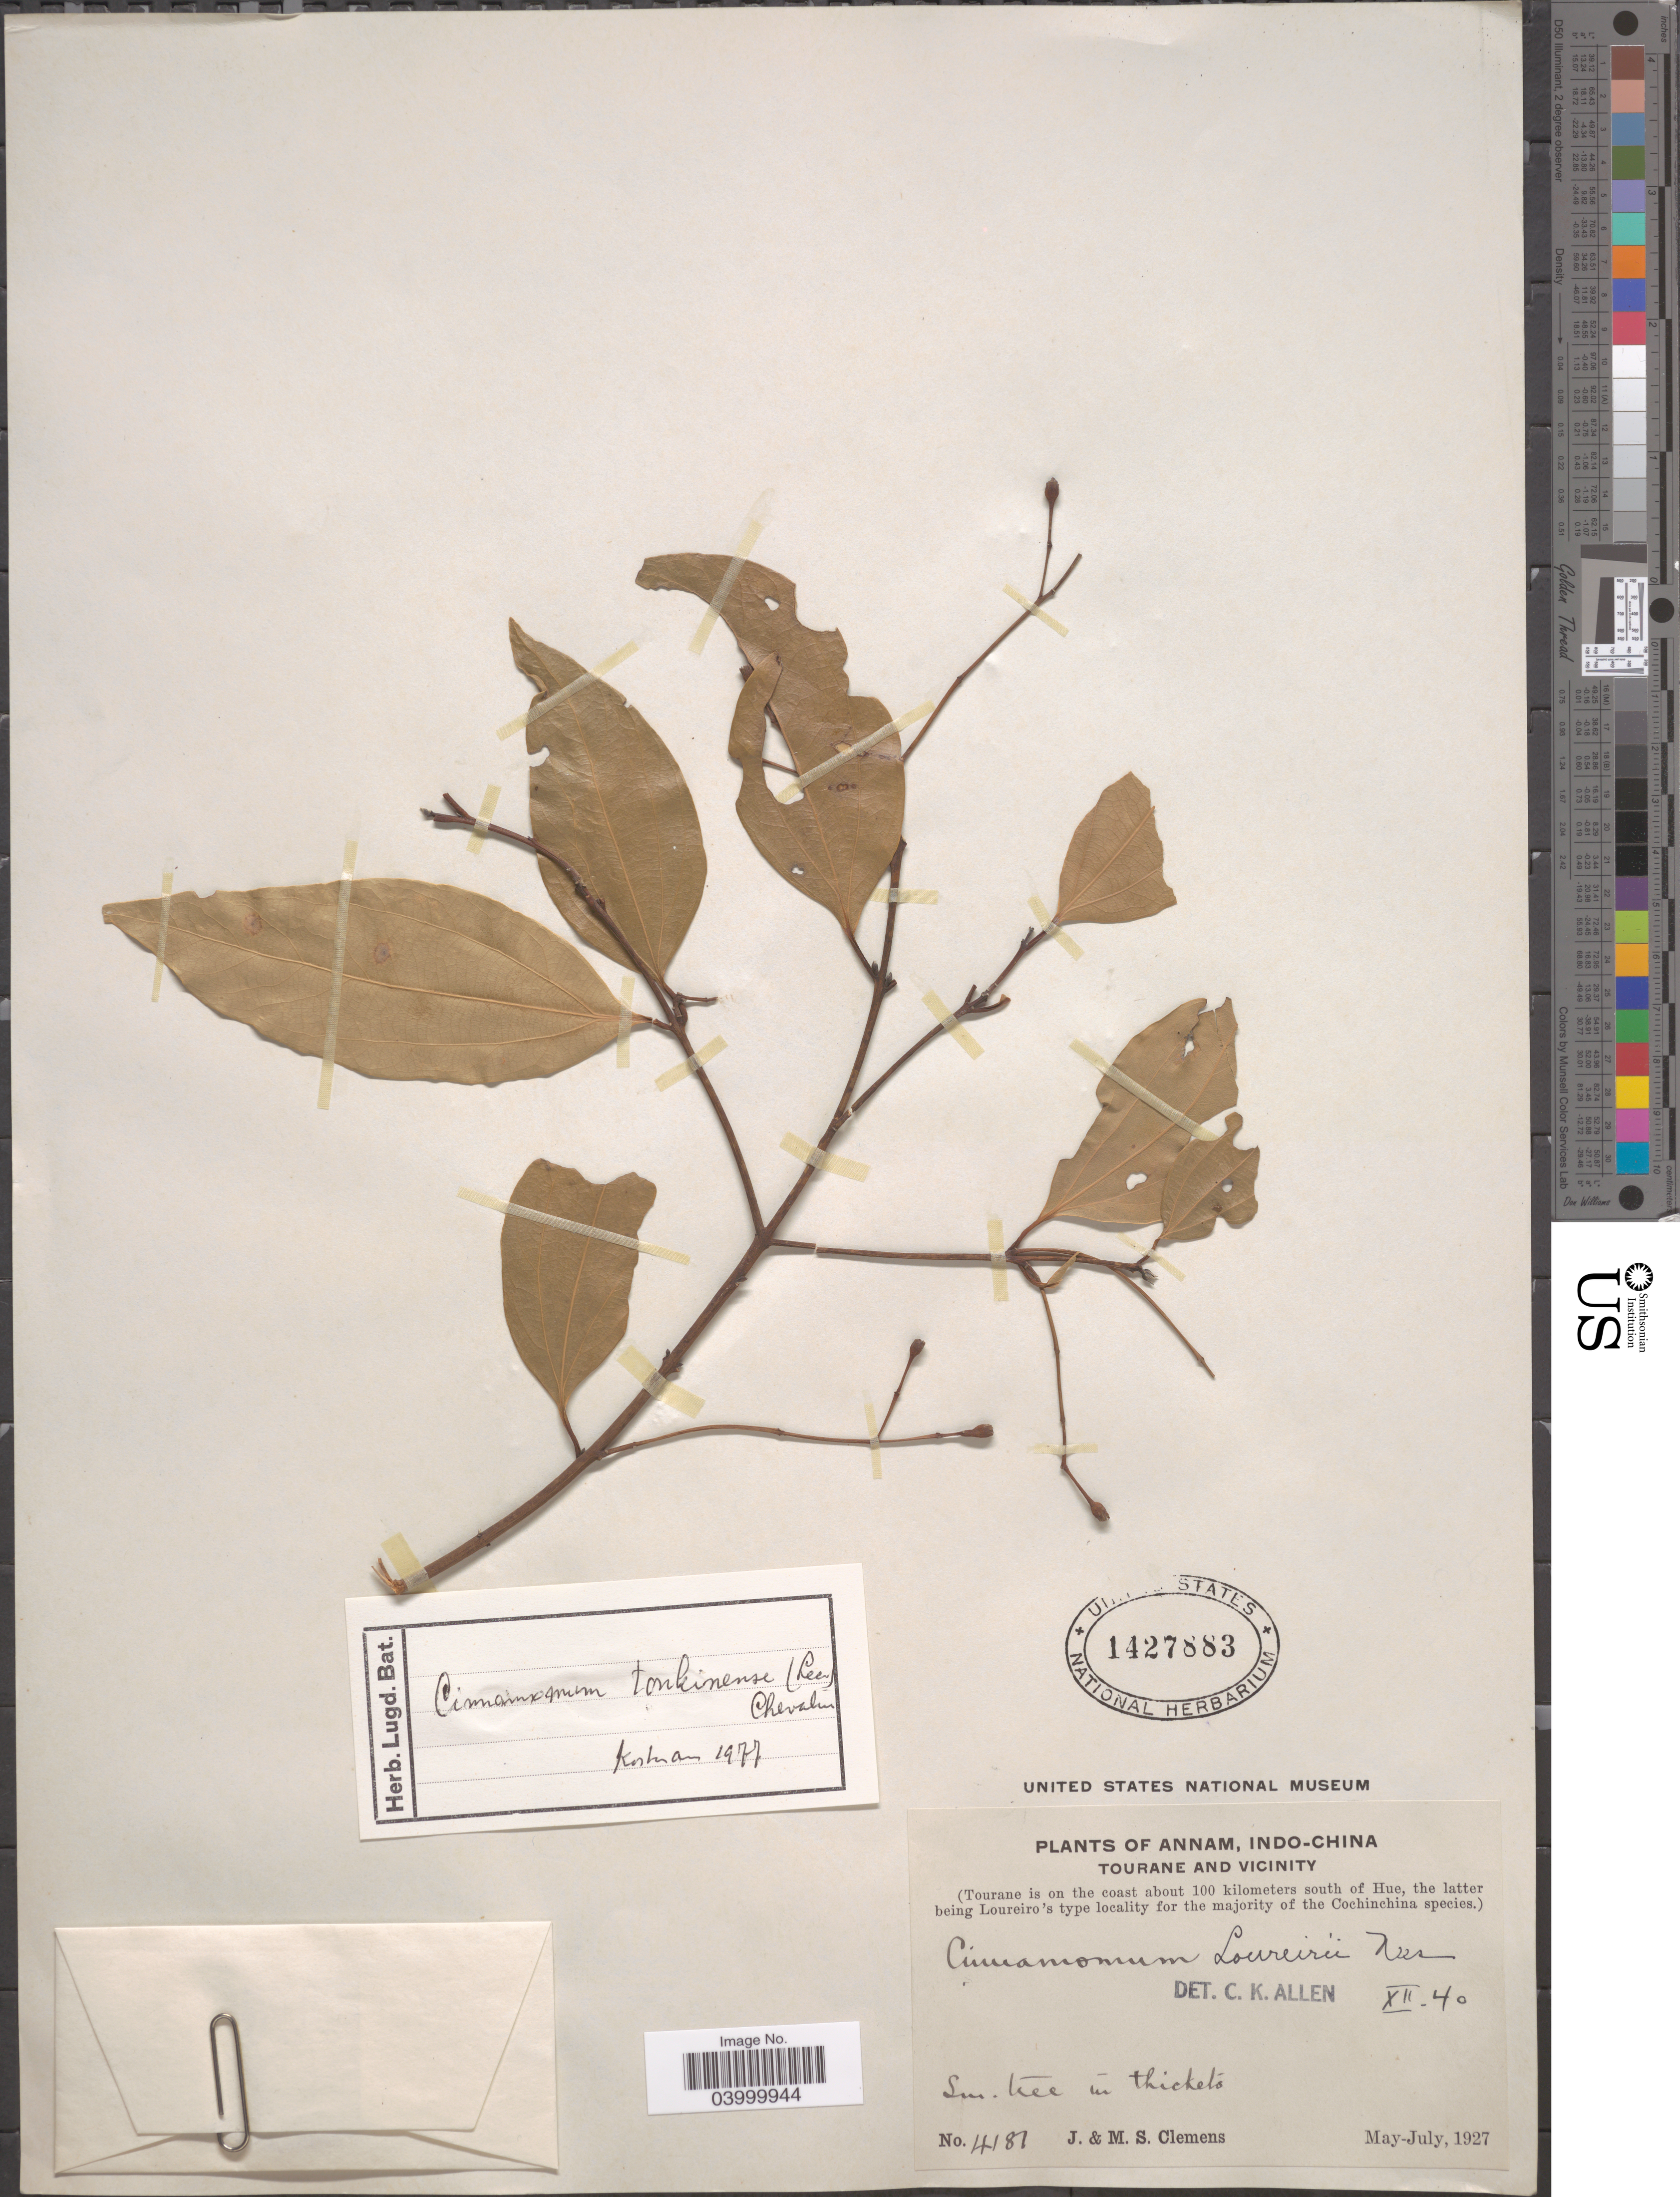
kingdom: Plantae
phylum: Tracheophyta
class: Magnoliopsida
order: Laurales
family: Lauraceae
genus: Cinnamomum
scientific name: Cinnamomum tonkinense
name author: A. Chev.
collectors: J. Clemens & M. S. Clemens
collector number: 4187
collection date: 1927-05/1927-07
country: Vietnam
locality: Annam, Indo-China. Tourane and Vicinity. (Tourane is on the coast about 100 kilometers south of Hue, the latter being Loureiro's type locality for the majority of the Cochinchina species).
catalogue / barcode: US 1427883